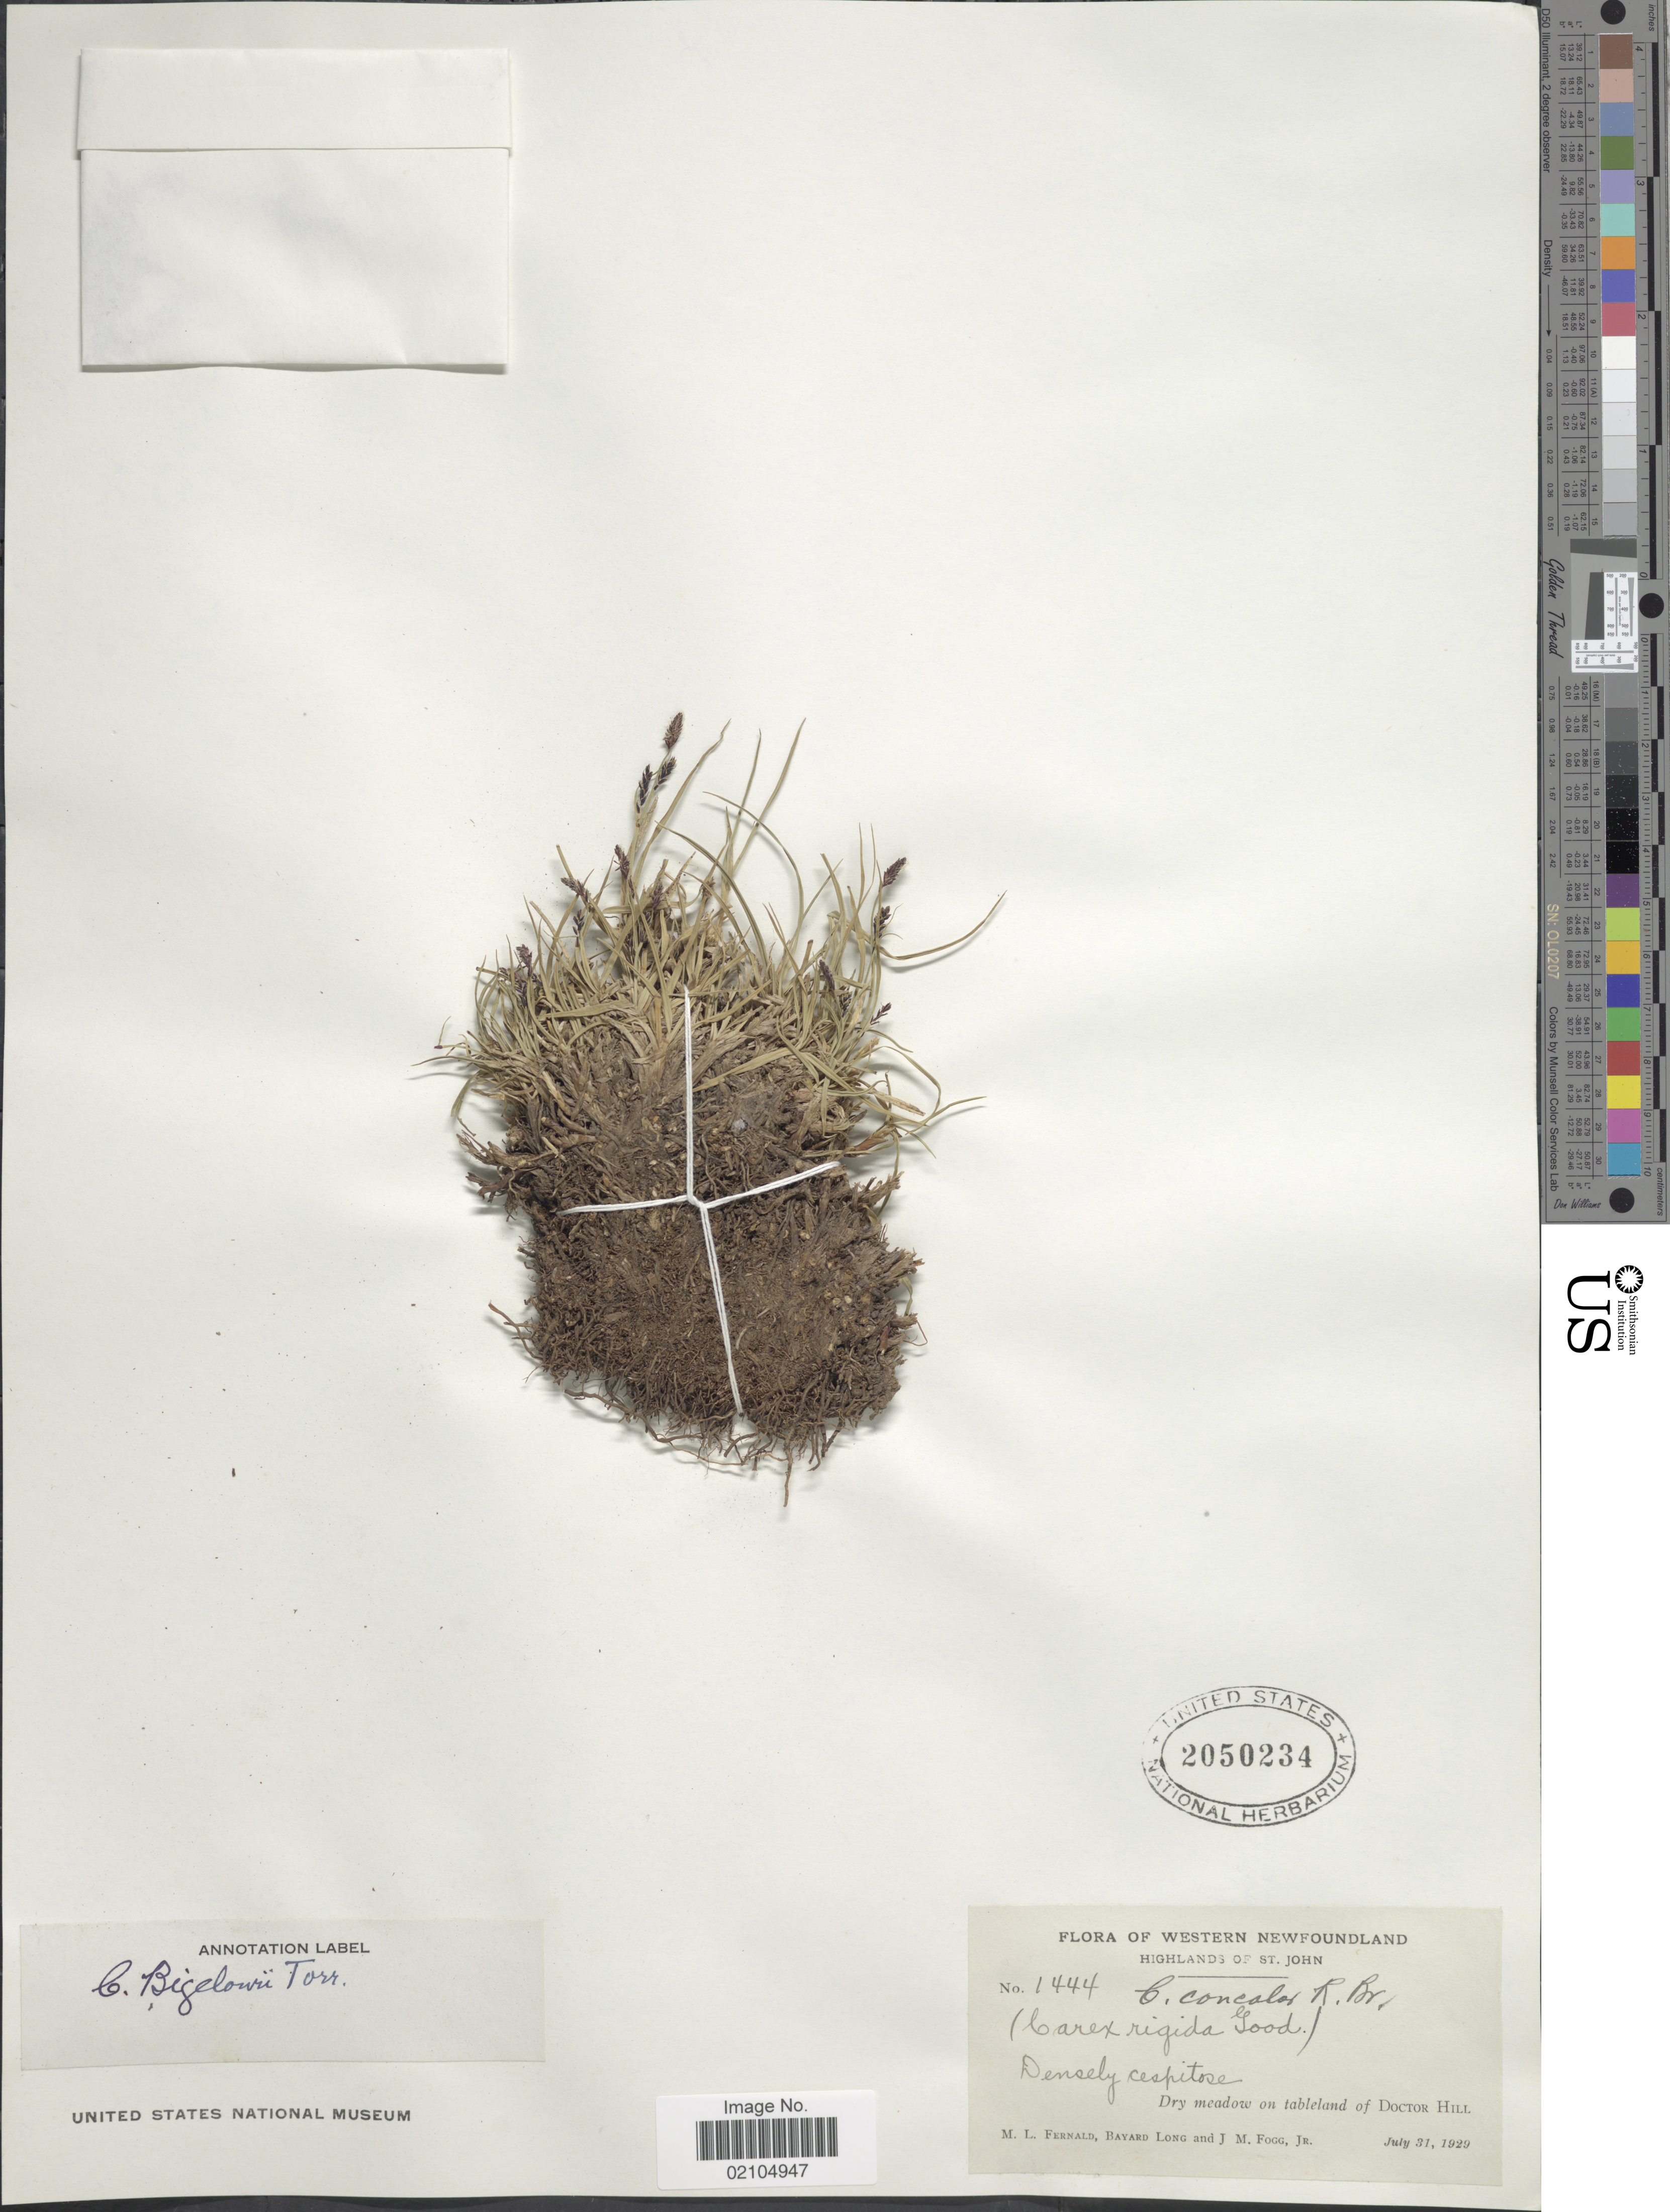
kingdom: Plantae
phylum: Tracheophyta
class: Liliopsida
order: Poales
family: Cyperaceae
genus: Carex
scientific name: Carex bigelowii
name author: Torr. ex Schwein.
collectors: M. L. Fernald, B. Long & J. Fogg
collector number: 1444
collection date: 1929-07-31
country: Canada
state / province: Newfoundland and Labrador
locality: Western Newfoundland, Highlands of St. John, dry meadow on tableland of Doctor Hill.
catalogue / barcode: US 2050234